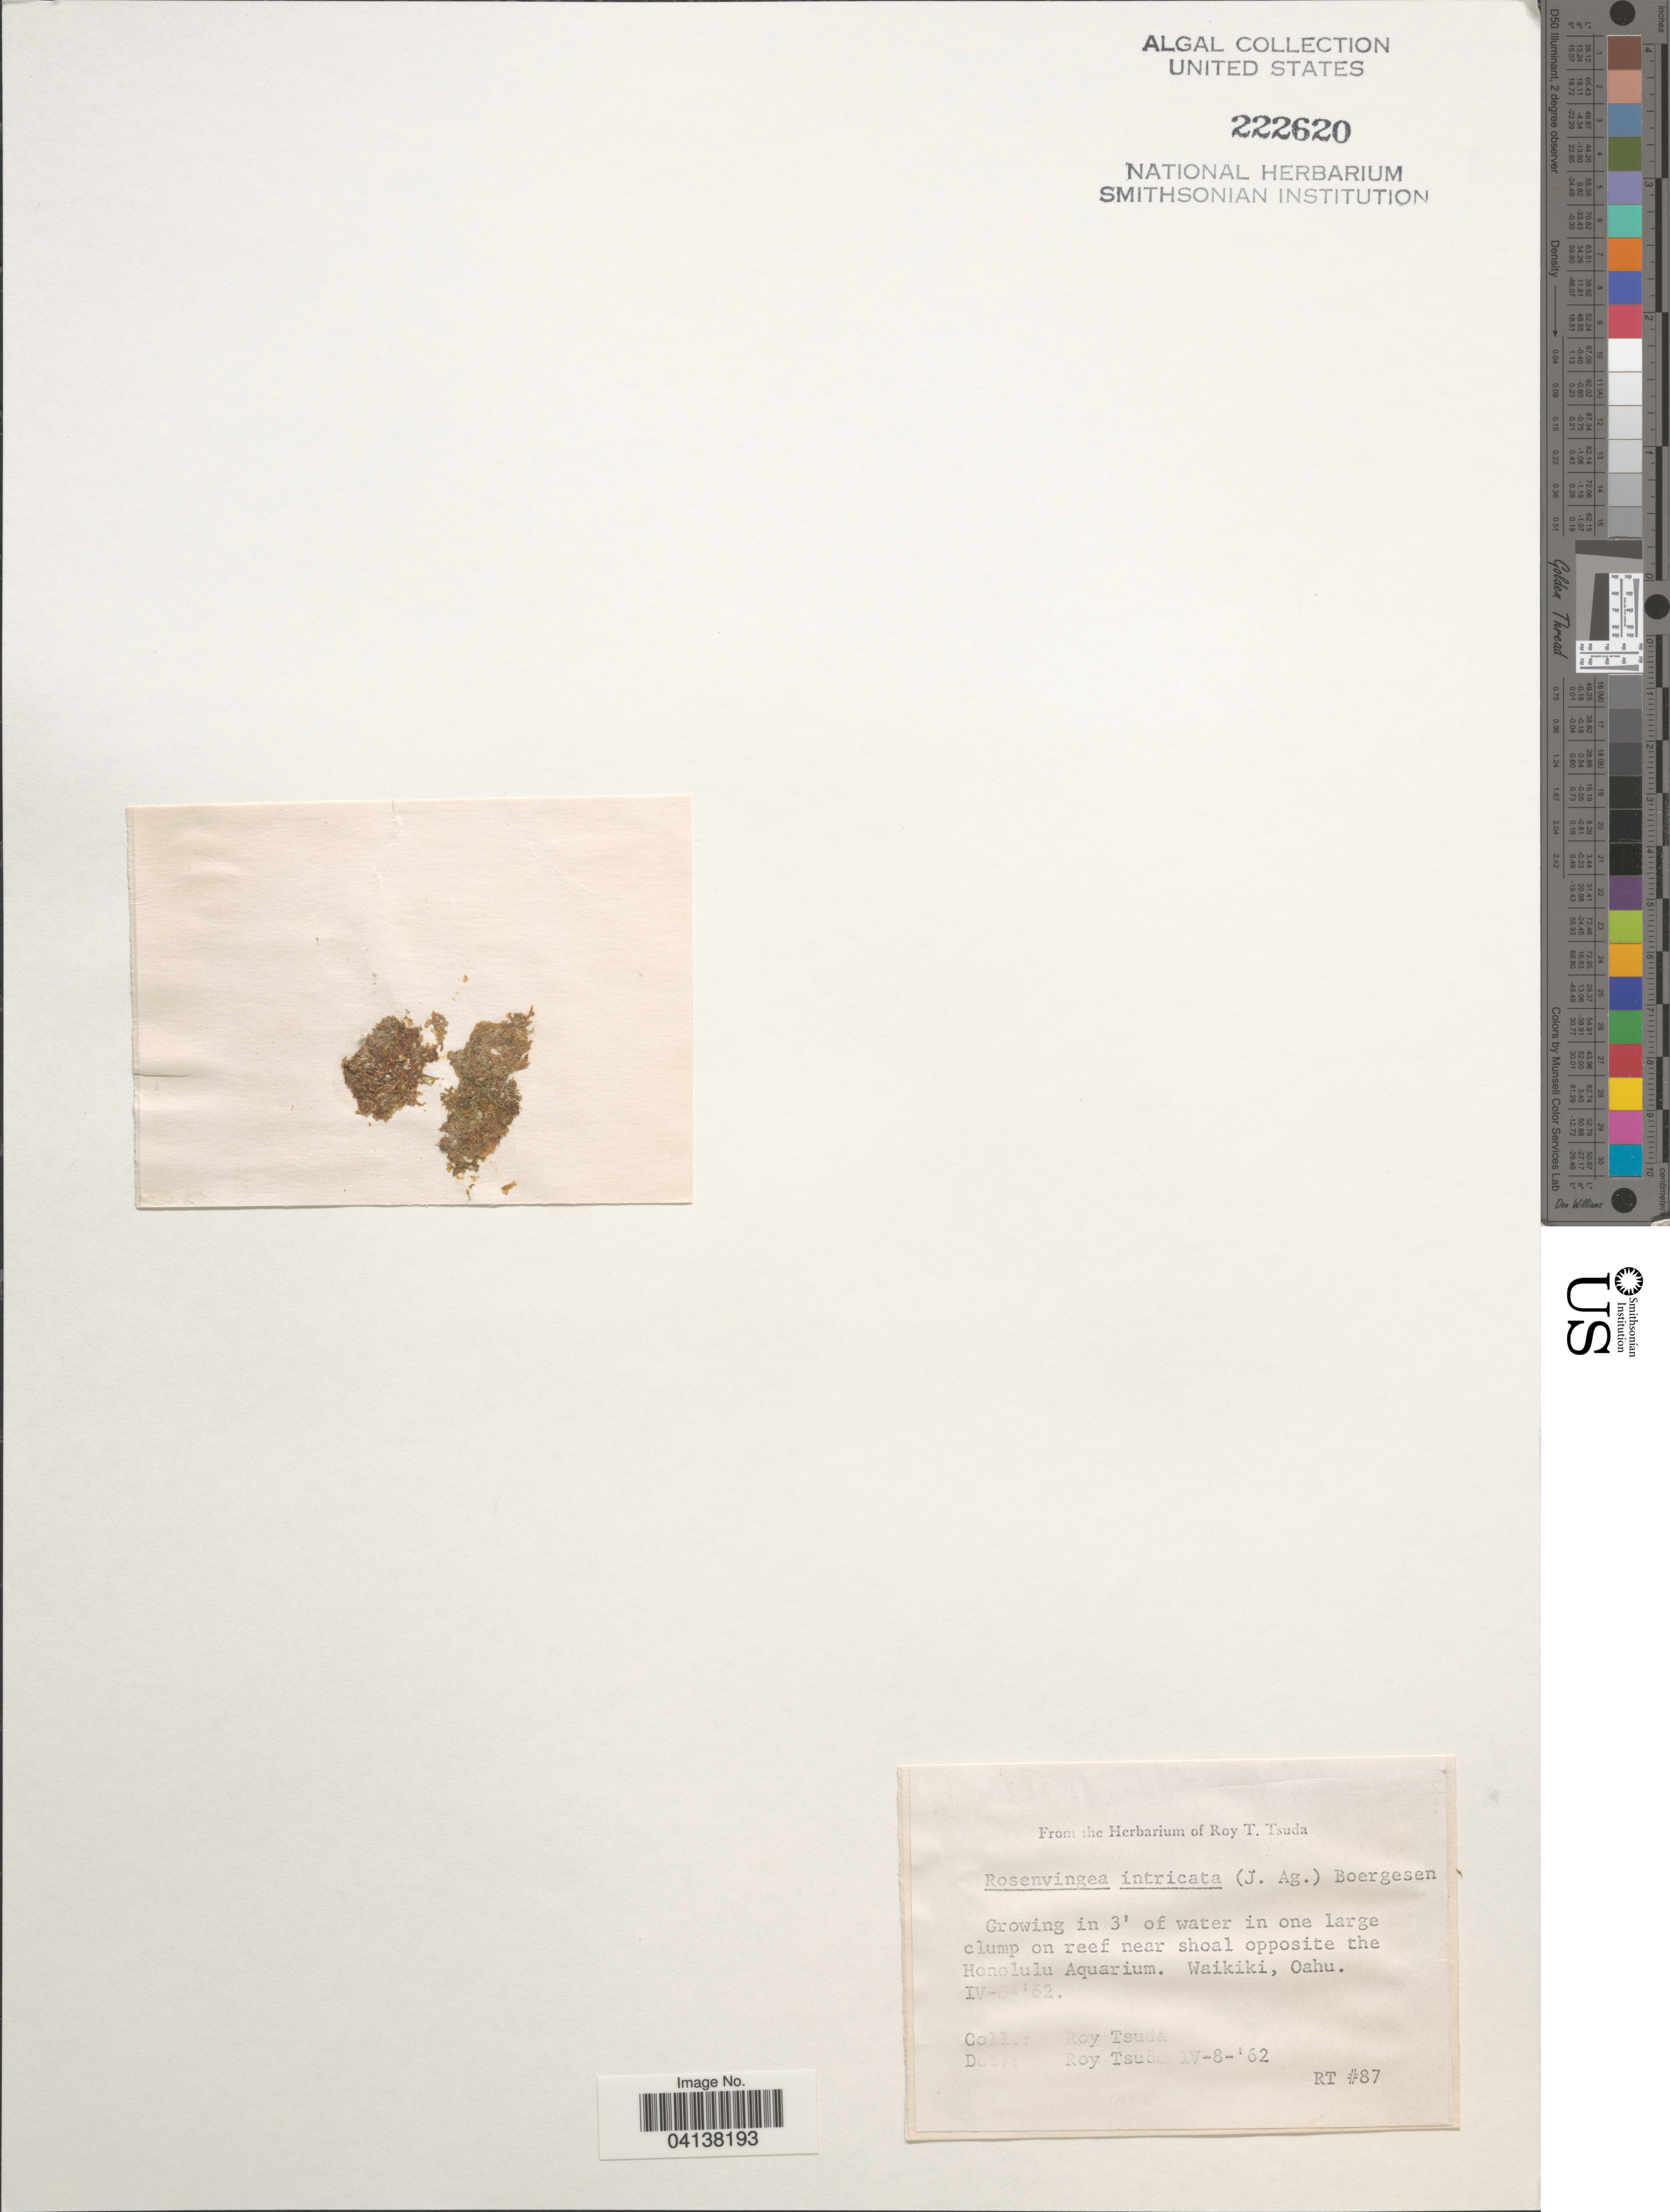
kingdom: Chromista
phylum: Ochrophyta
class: Phaeophyceae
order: Scytosiphonales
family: Scytosiphonaceae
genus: Rosenvingea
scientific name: Rosenvingea endiviifolia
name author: (Martius) M.J. Wynne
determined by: Algae name updating Project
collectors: R. Tsuda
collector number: RT #87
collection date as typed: Transcribed d/m/y: 8/4/62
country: United States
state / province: Hawaii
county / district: Honolulu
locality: Growing in 3' of water in one large clump on reef near shoal opposite the Honolulu Aquarium. Waikiki, Oahu.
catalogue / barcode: US 222620